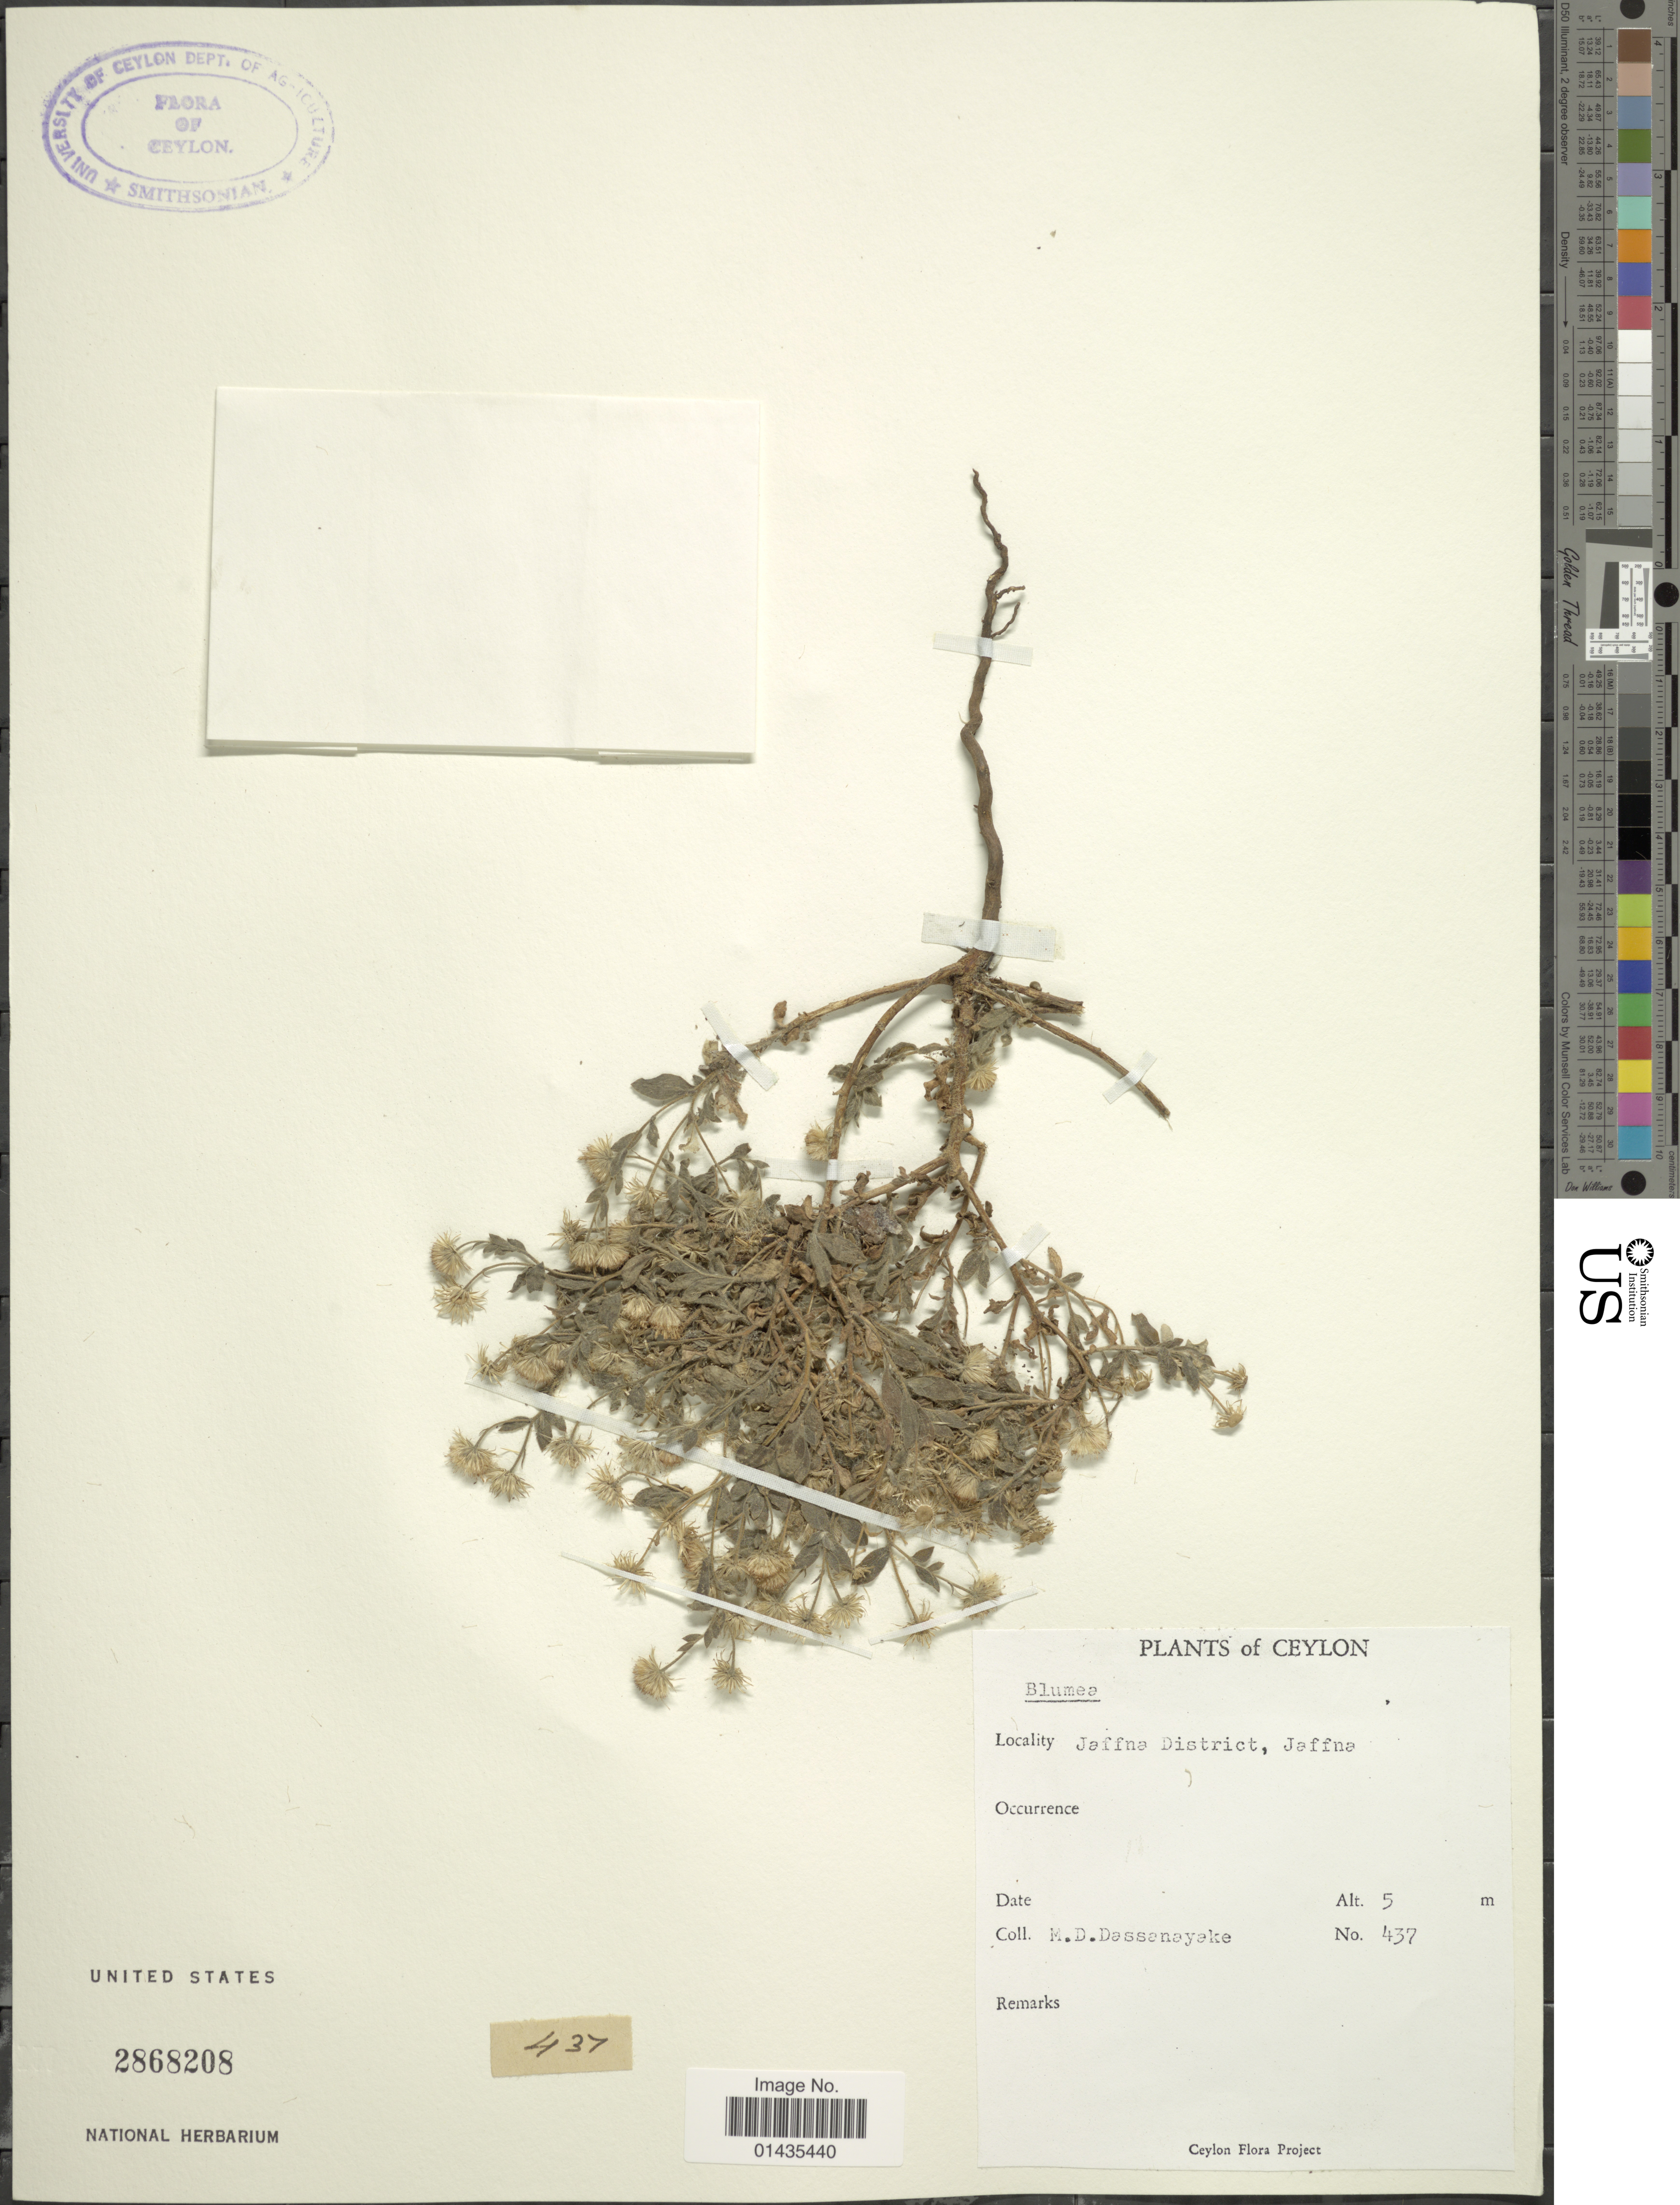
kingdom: Plantae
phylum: Tracheophyta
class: Magnoliopsida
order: Asterales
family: Asteraceae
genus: Blumea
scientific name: Blumea sp.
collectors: M. D. Dassanayake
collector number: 437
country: Sri Lanka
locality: Ceylon, Jaffna District, Jaffna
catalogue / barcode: US 2868208